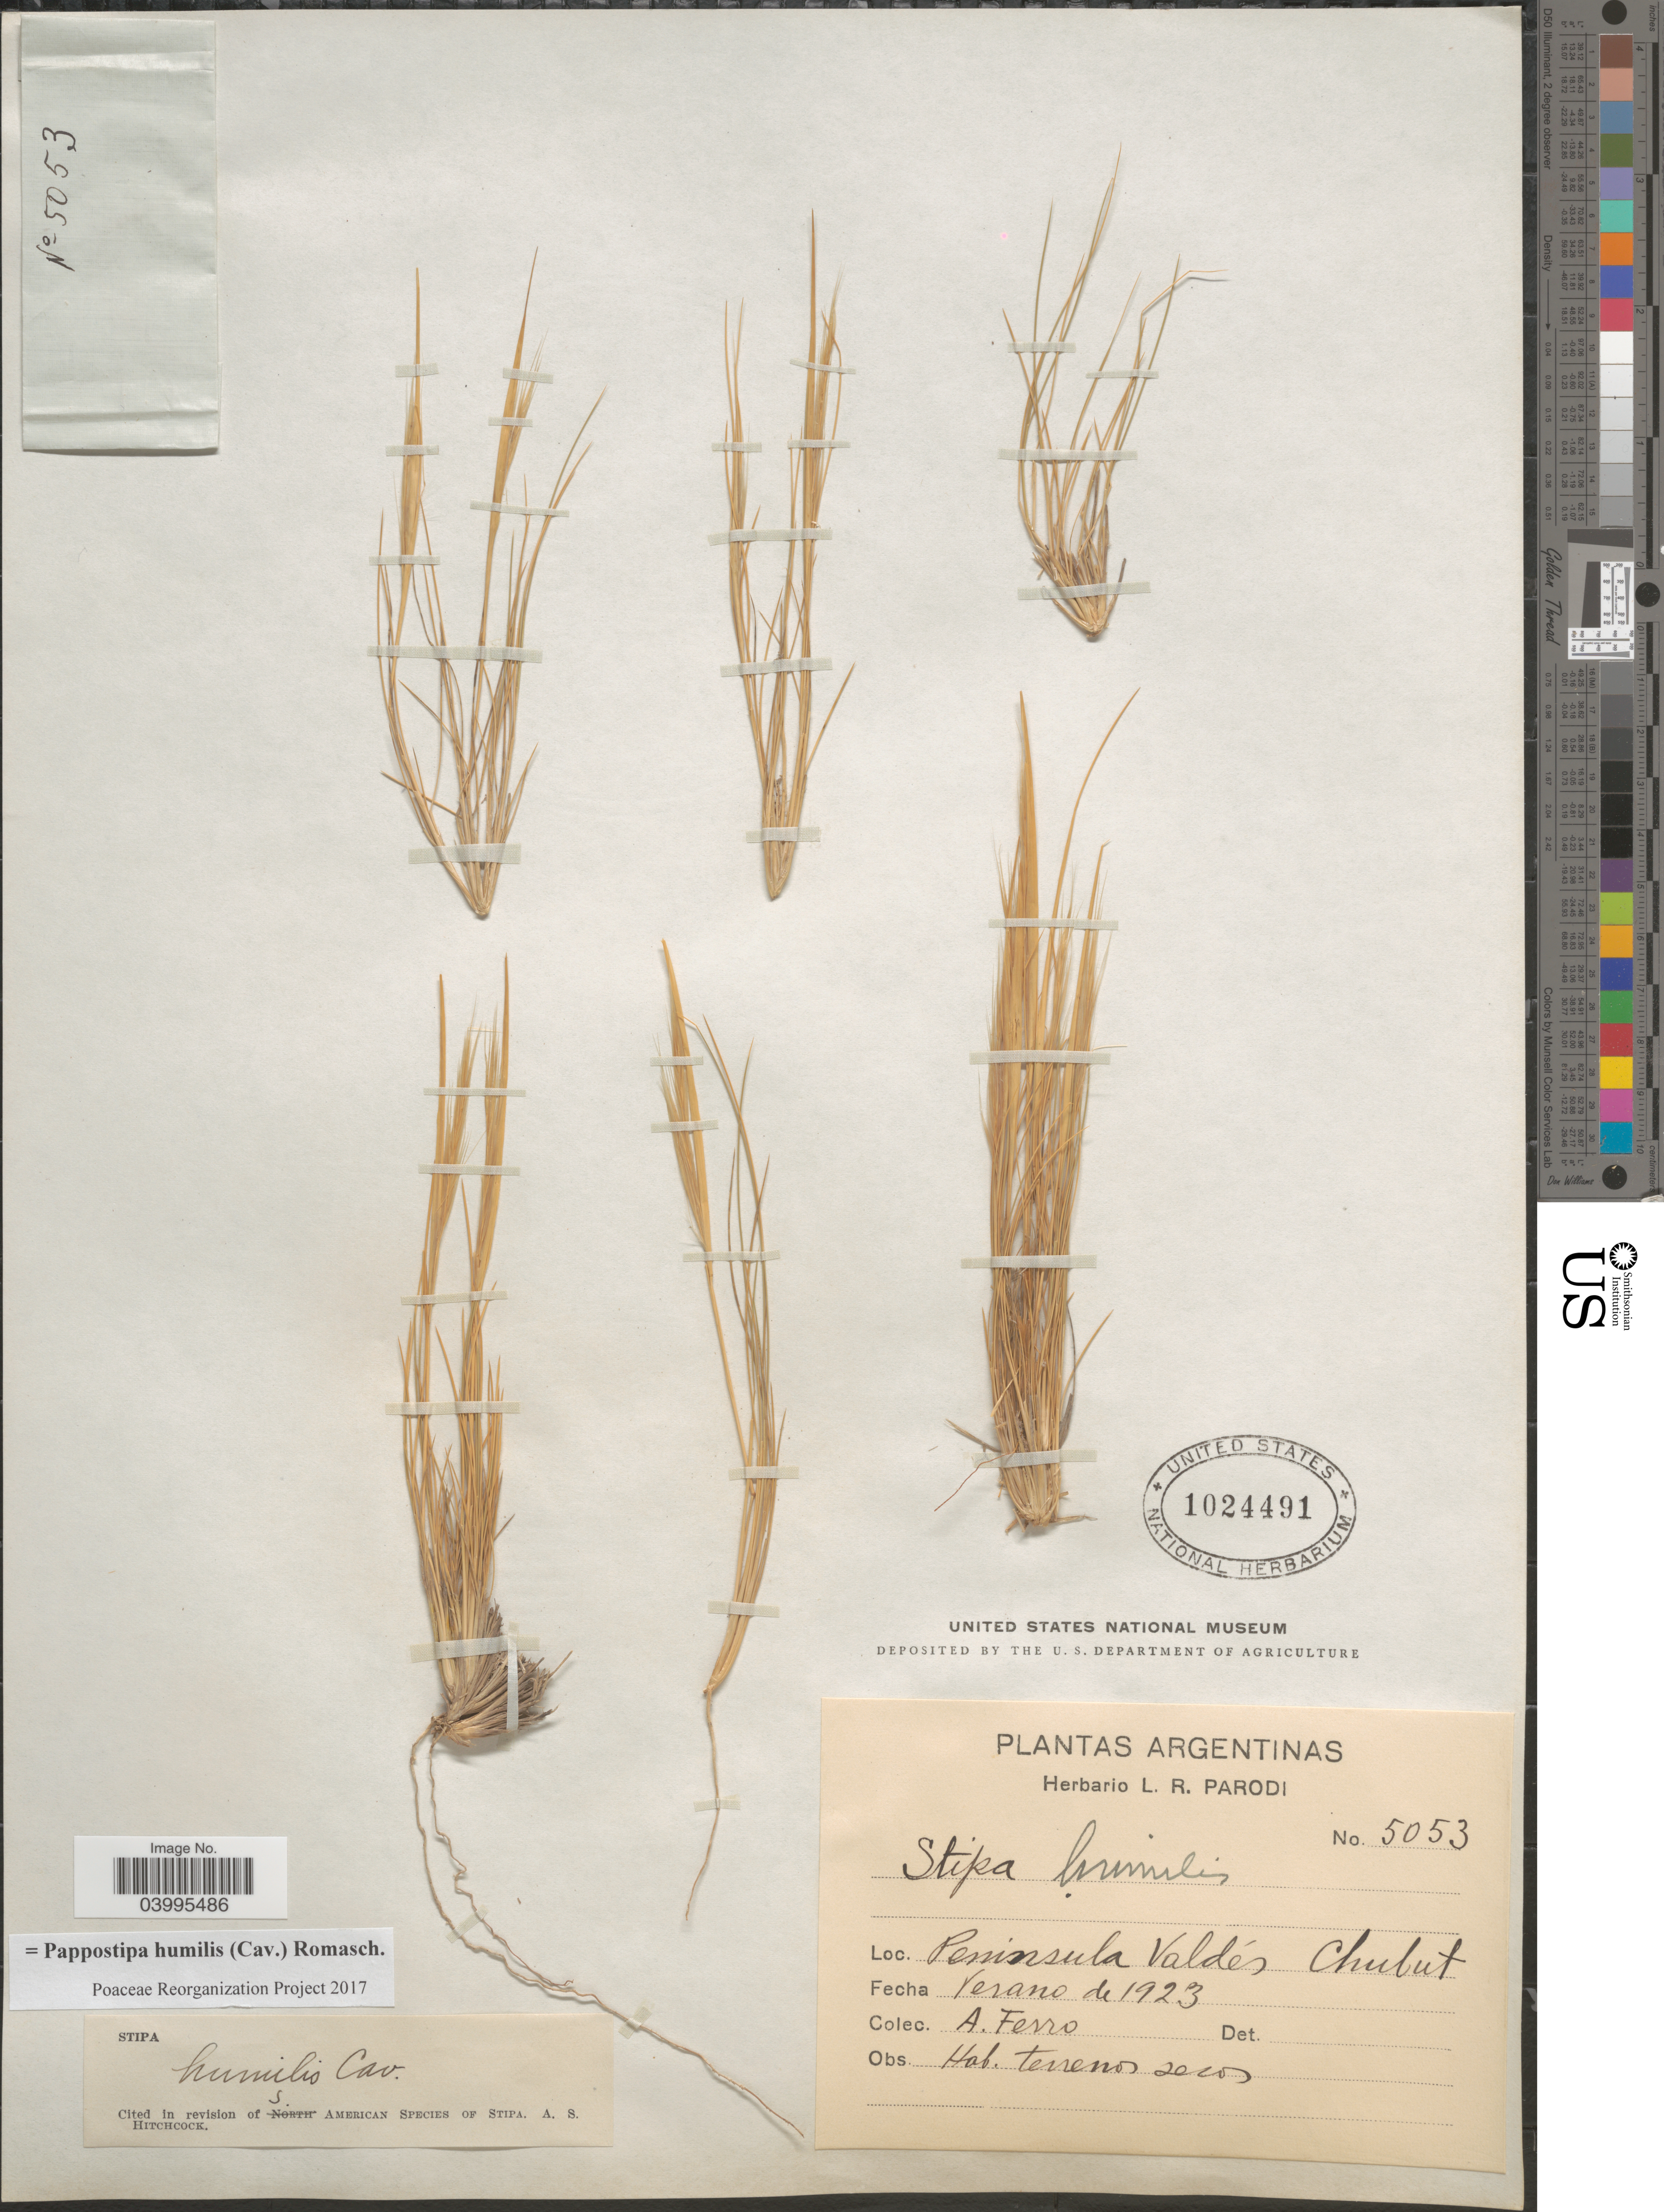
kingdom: Plantae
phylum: Tracheophyta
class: Liliopsida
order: Poales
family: Poaceae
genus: Pappostipa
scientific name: Pappostipa humilis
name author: (Cav.) Romasch.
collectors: A. Ferro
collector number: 5053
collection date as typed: verano de 1923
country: Argentina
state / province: Chubut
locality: Peninsula Valdés.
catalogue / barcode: US 1024491